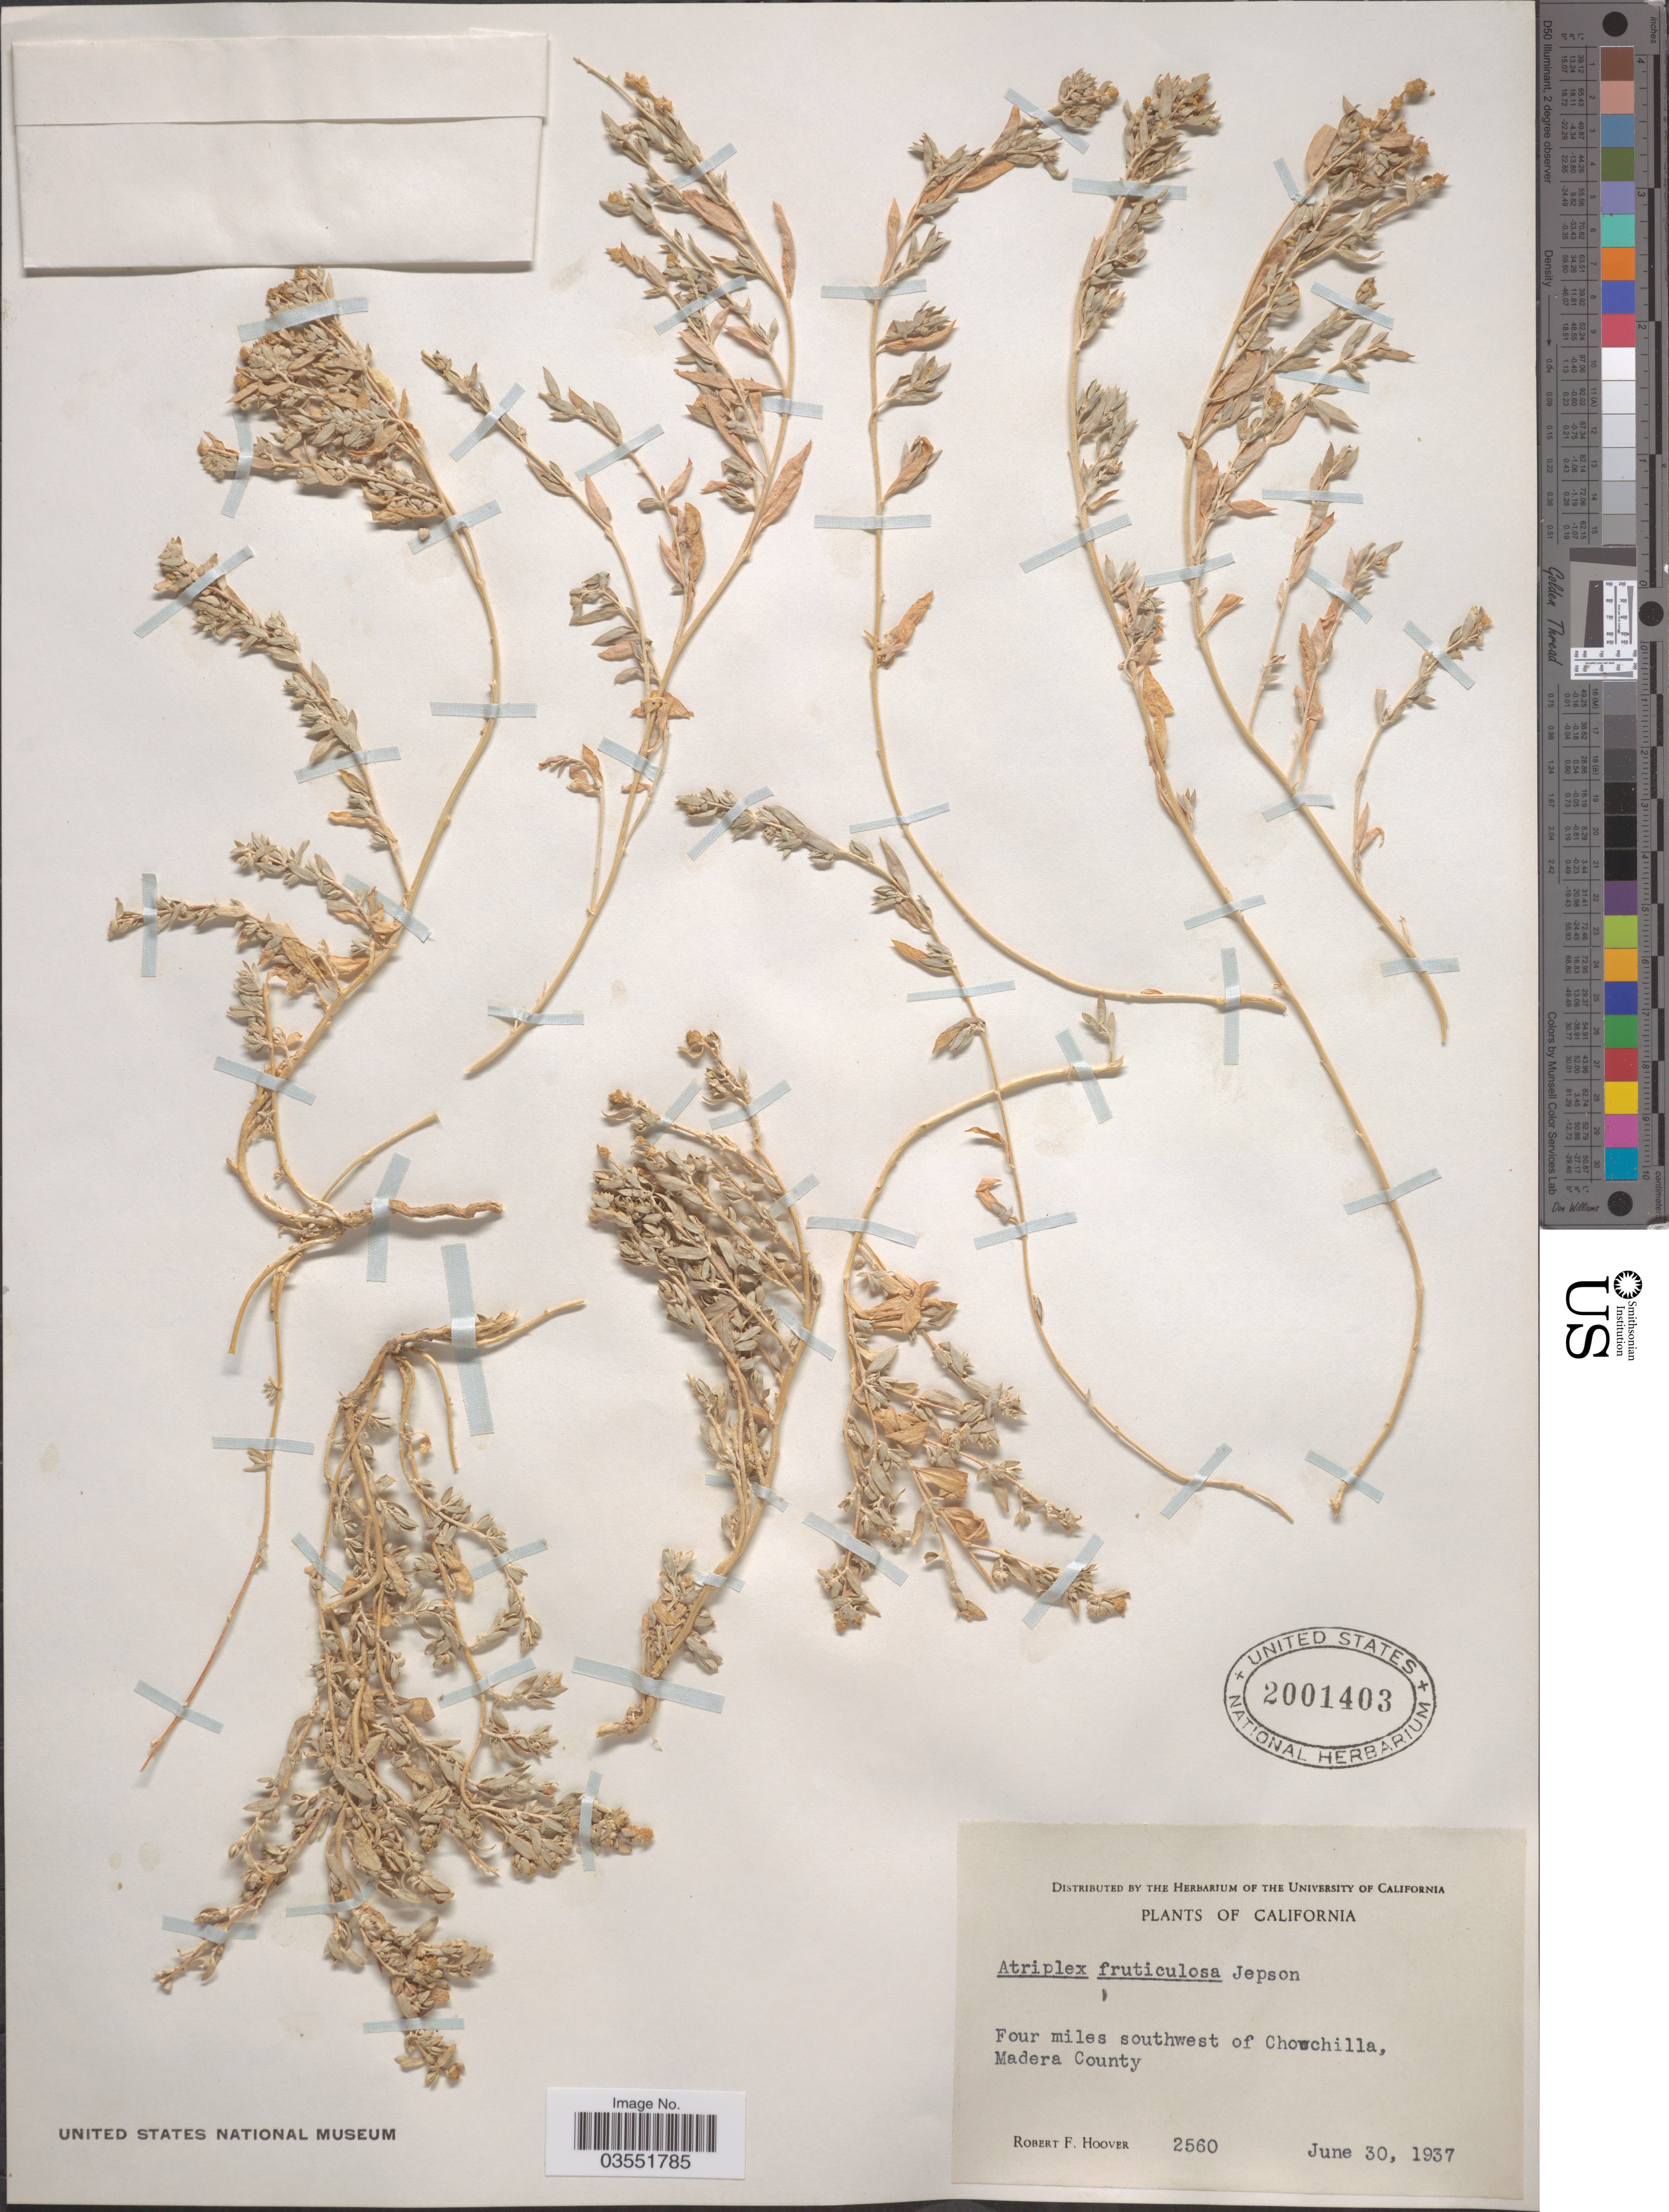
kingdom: Plantae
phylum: Tracheophyta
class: Magnoliopsida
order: Caryophyllales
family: Amaranthaceae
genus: Atriplex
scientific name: Atriplex fruticulosa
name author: Jeps.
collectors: R. F. Hoover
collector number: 2560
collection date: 1937-06-30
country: United States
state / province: California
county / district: Madera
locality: Four miles southwest of Chowchilla, Madera County.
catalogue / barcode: US 2001403